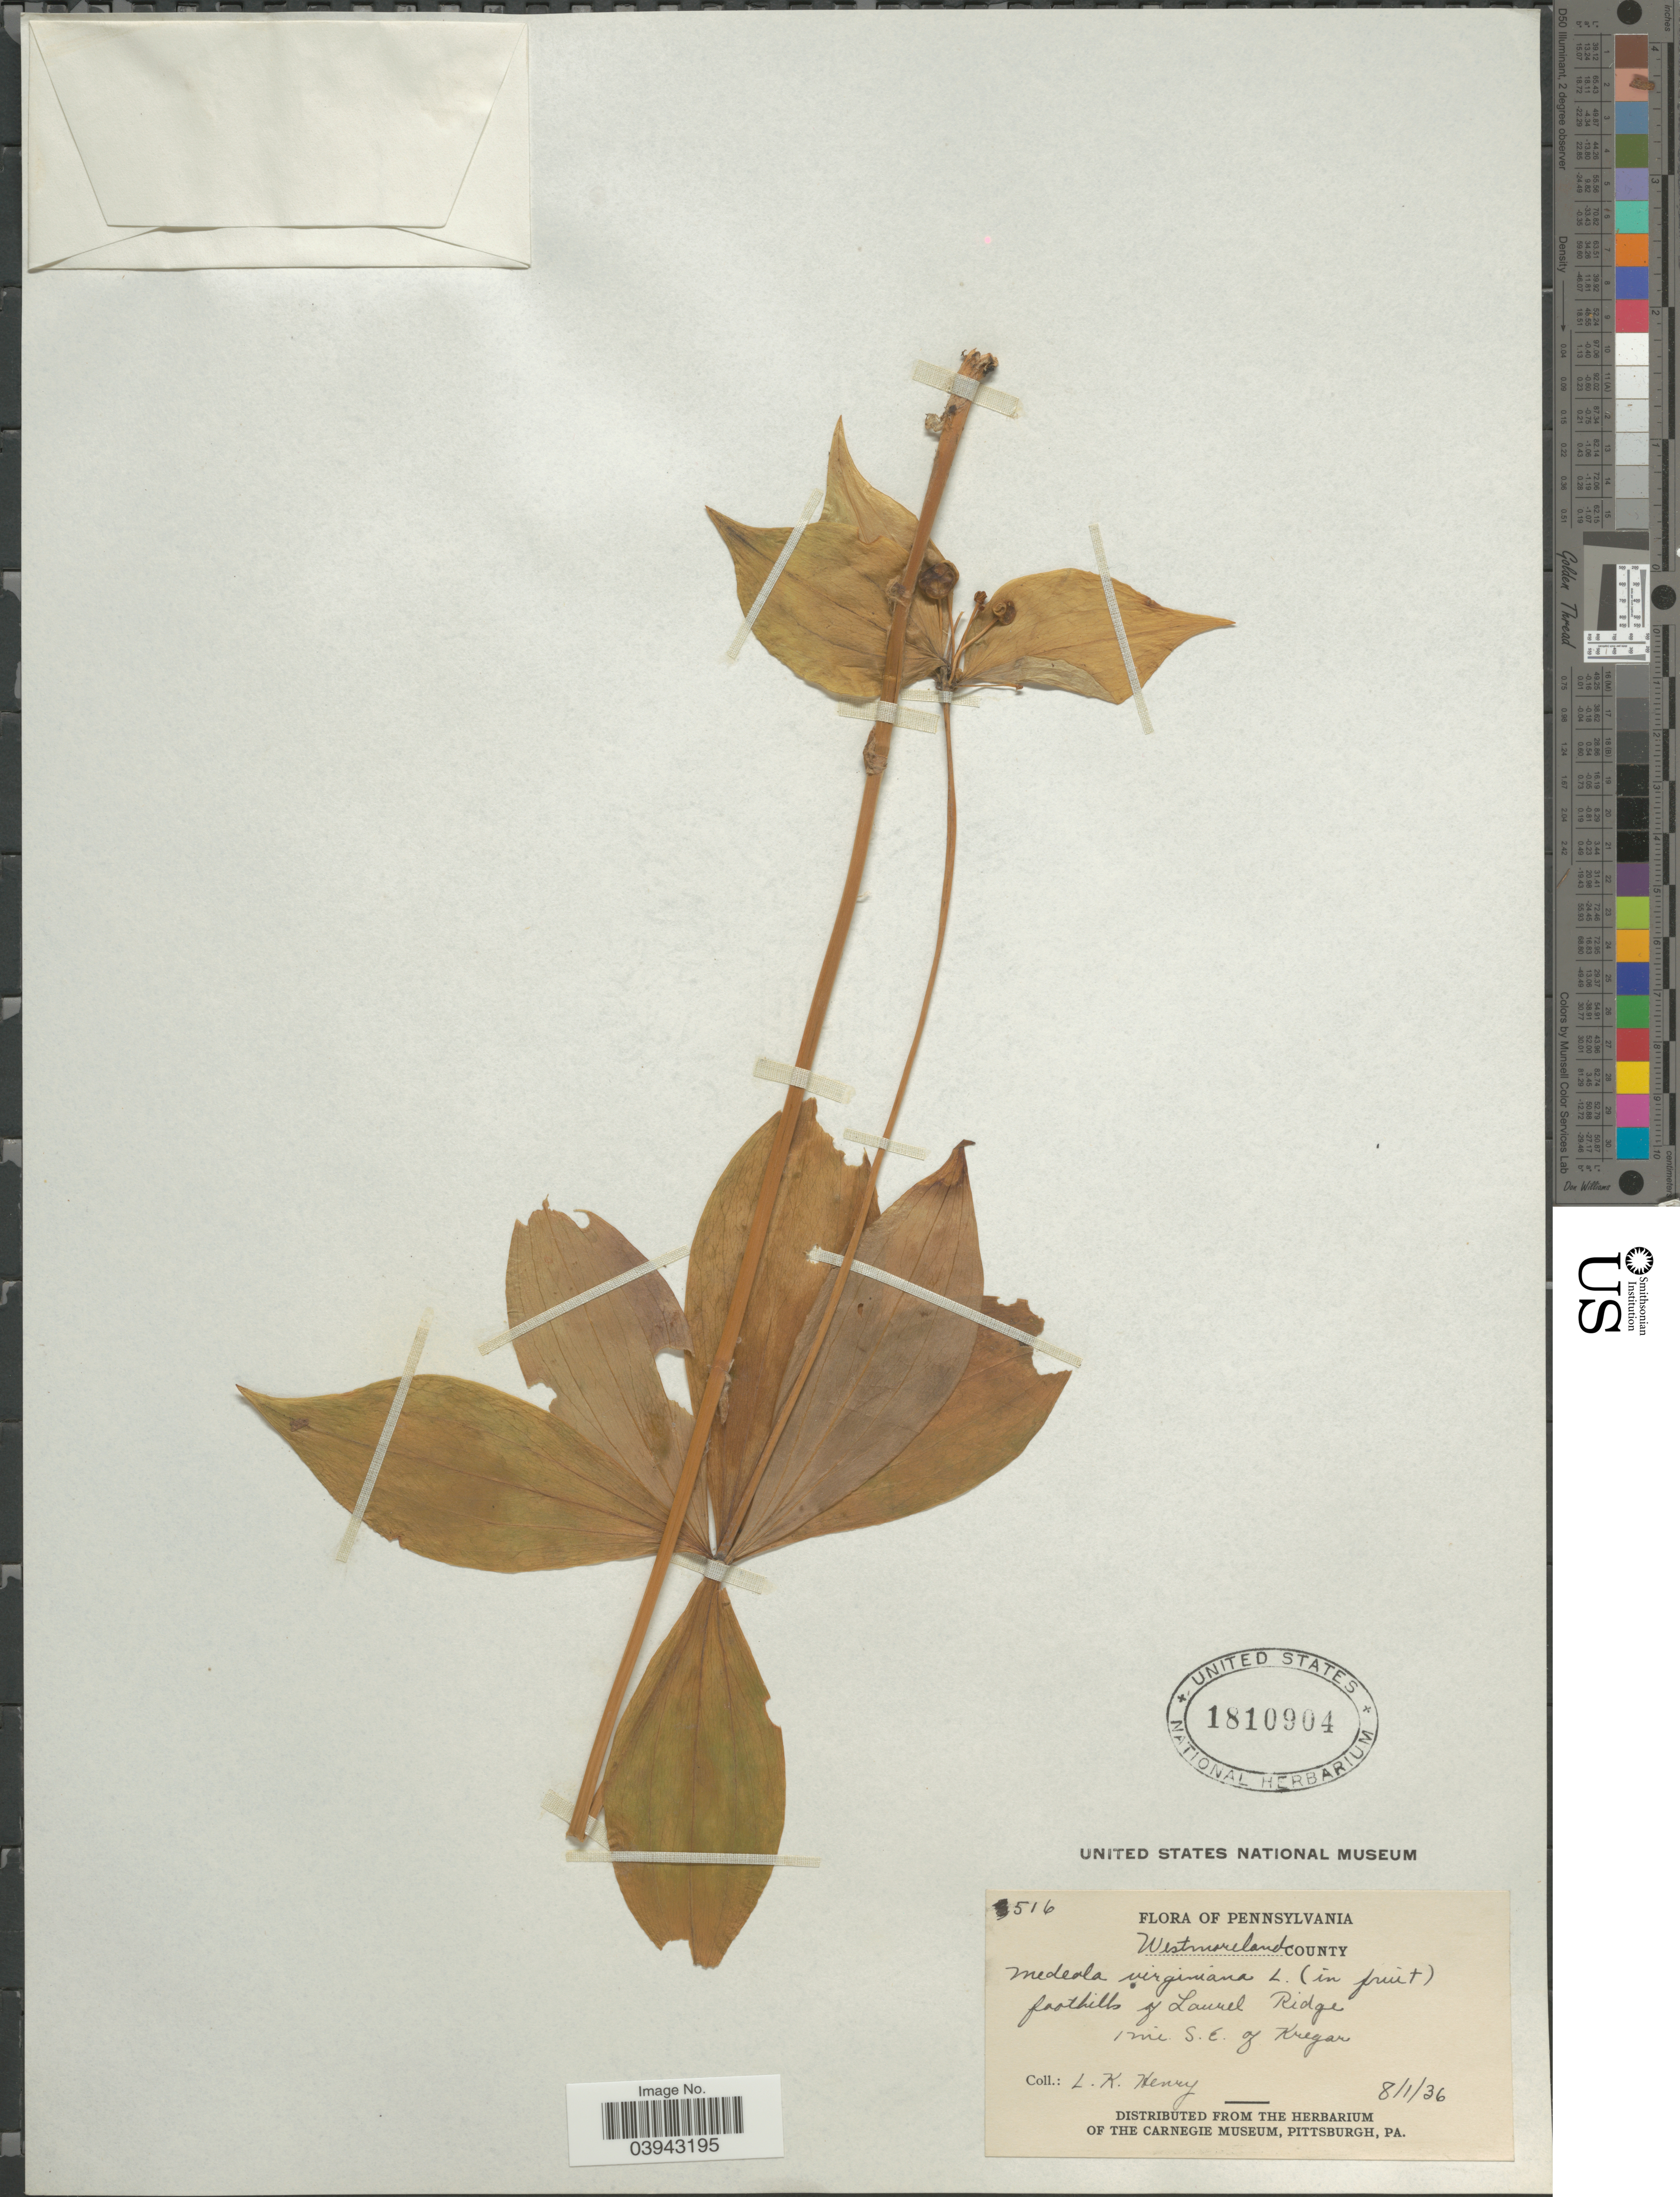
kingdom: Plantae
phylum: Tracheophyta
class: Liliopsida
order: Liliales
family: Liliaceae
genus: Medeola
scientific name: Medeola virginiana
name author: (L.) Desf.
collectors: L. K. Henry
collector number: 516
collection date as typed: Transcribed d/m/y: 1/8/36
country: United States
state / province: Pennsylvania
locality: Westmoreland County. Foothills of Laurel Ridge 1 mi. S. E. of Kregar.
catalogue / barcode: US 1810904